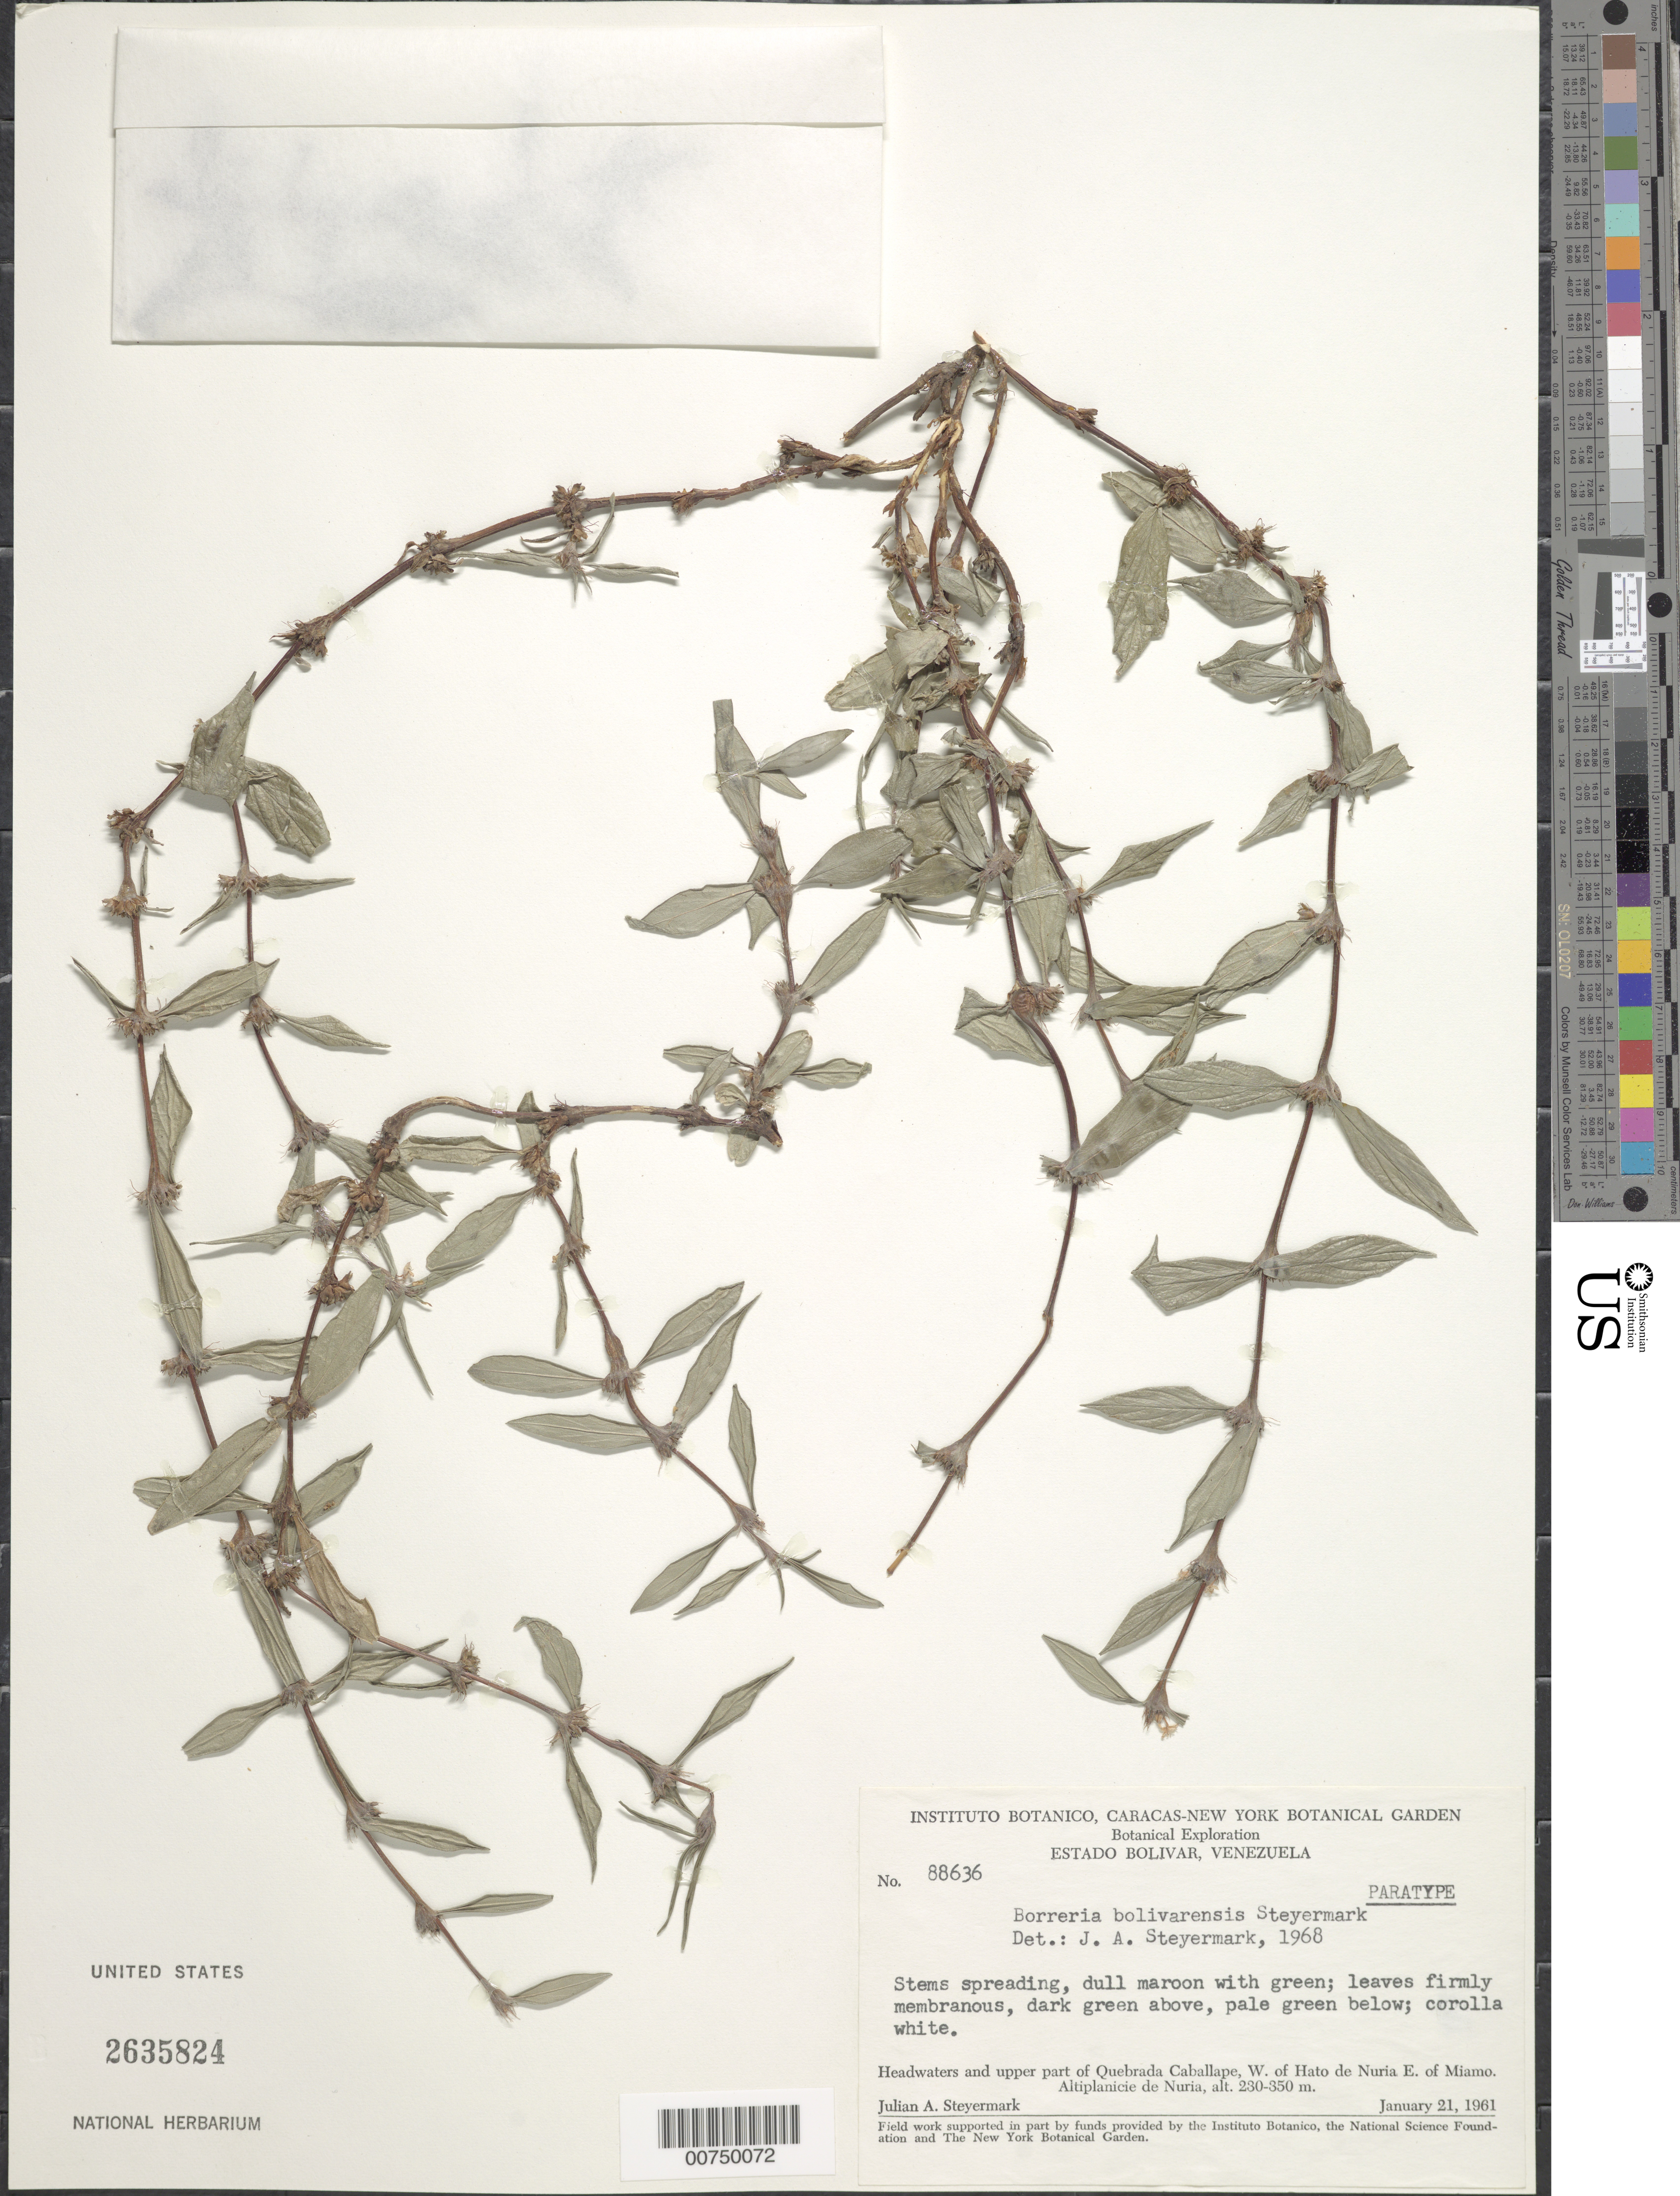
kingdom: Plantae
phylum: Tracheophyta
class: Magnoliopsida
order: Gentianales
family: Rubiaceae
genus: Borreria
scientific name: Borreria bolivarensis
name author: Steyerm.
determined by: Steyermark, Julian A., (VEN)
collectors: J. Steyermark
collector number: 88636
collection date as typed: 21-Jan-61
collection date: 1961-01-21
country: Venezuela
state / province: Bolívar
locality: Quebrada Caballape, W of Hato de Nuria, E of Miamo, Altiplanicie de Nuria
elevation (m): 230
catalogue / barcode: US 2635824